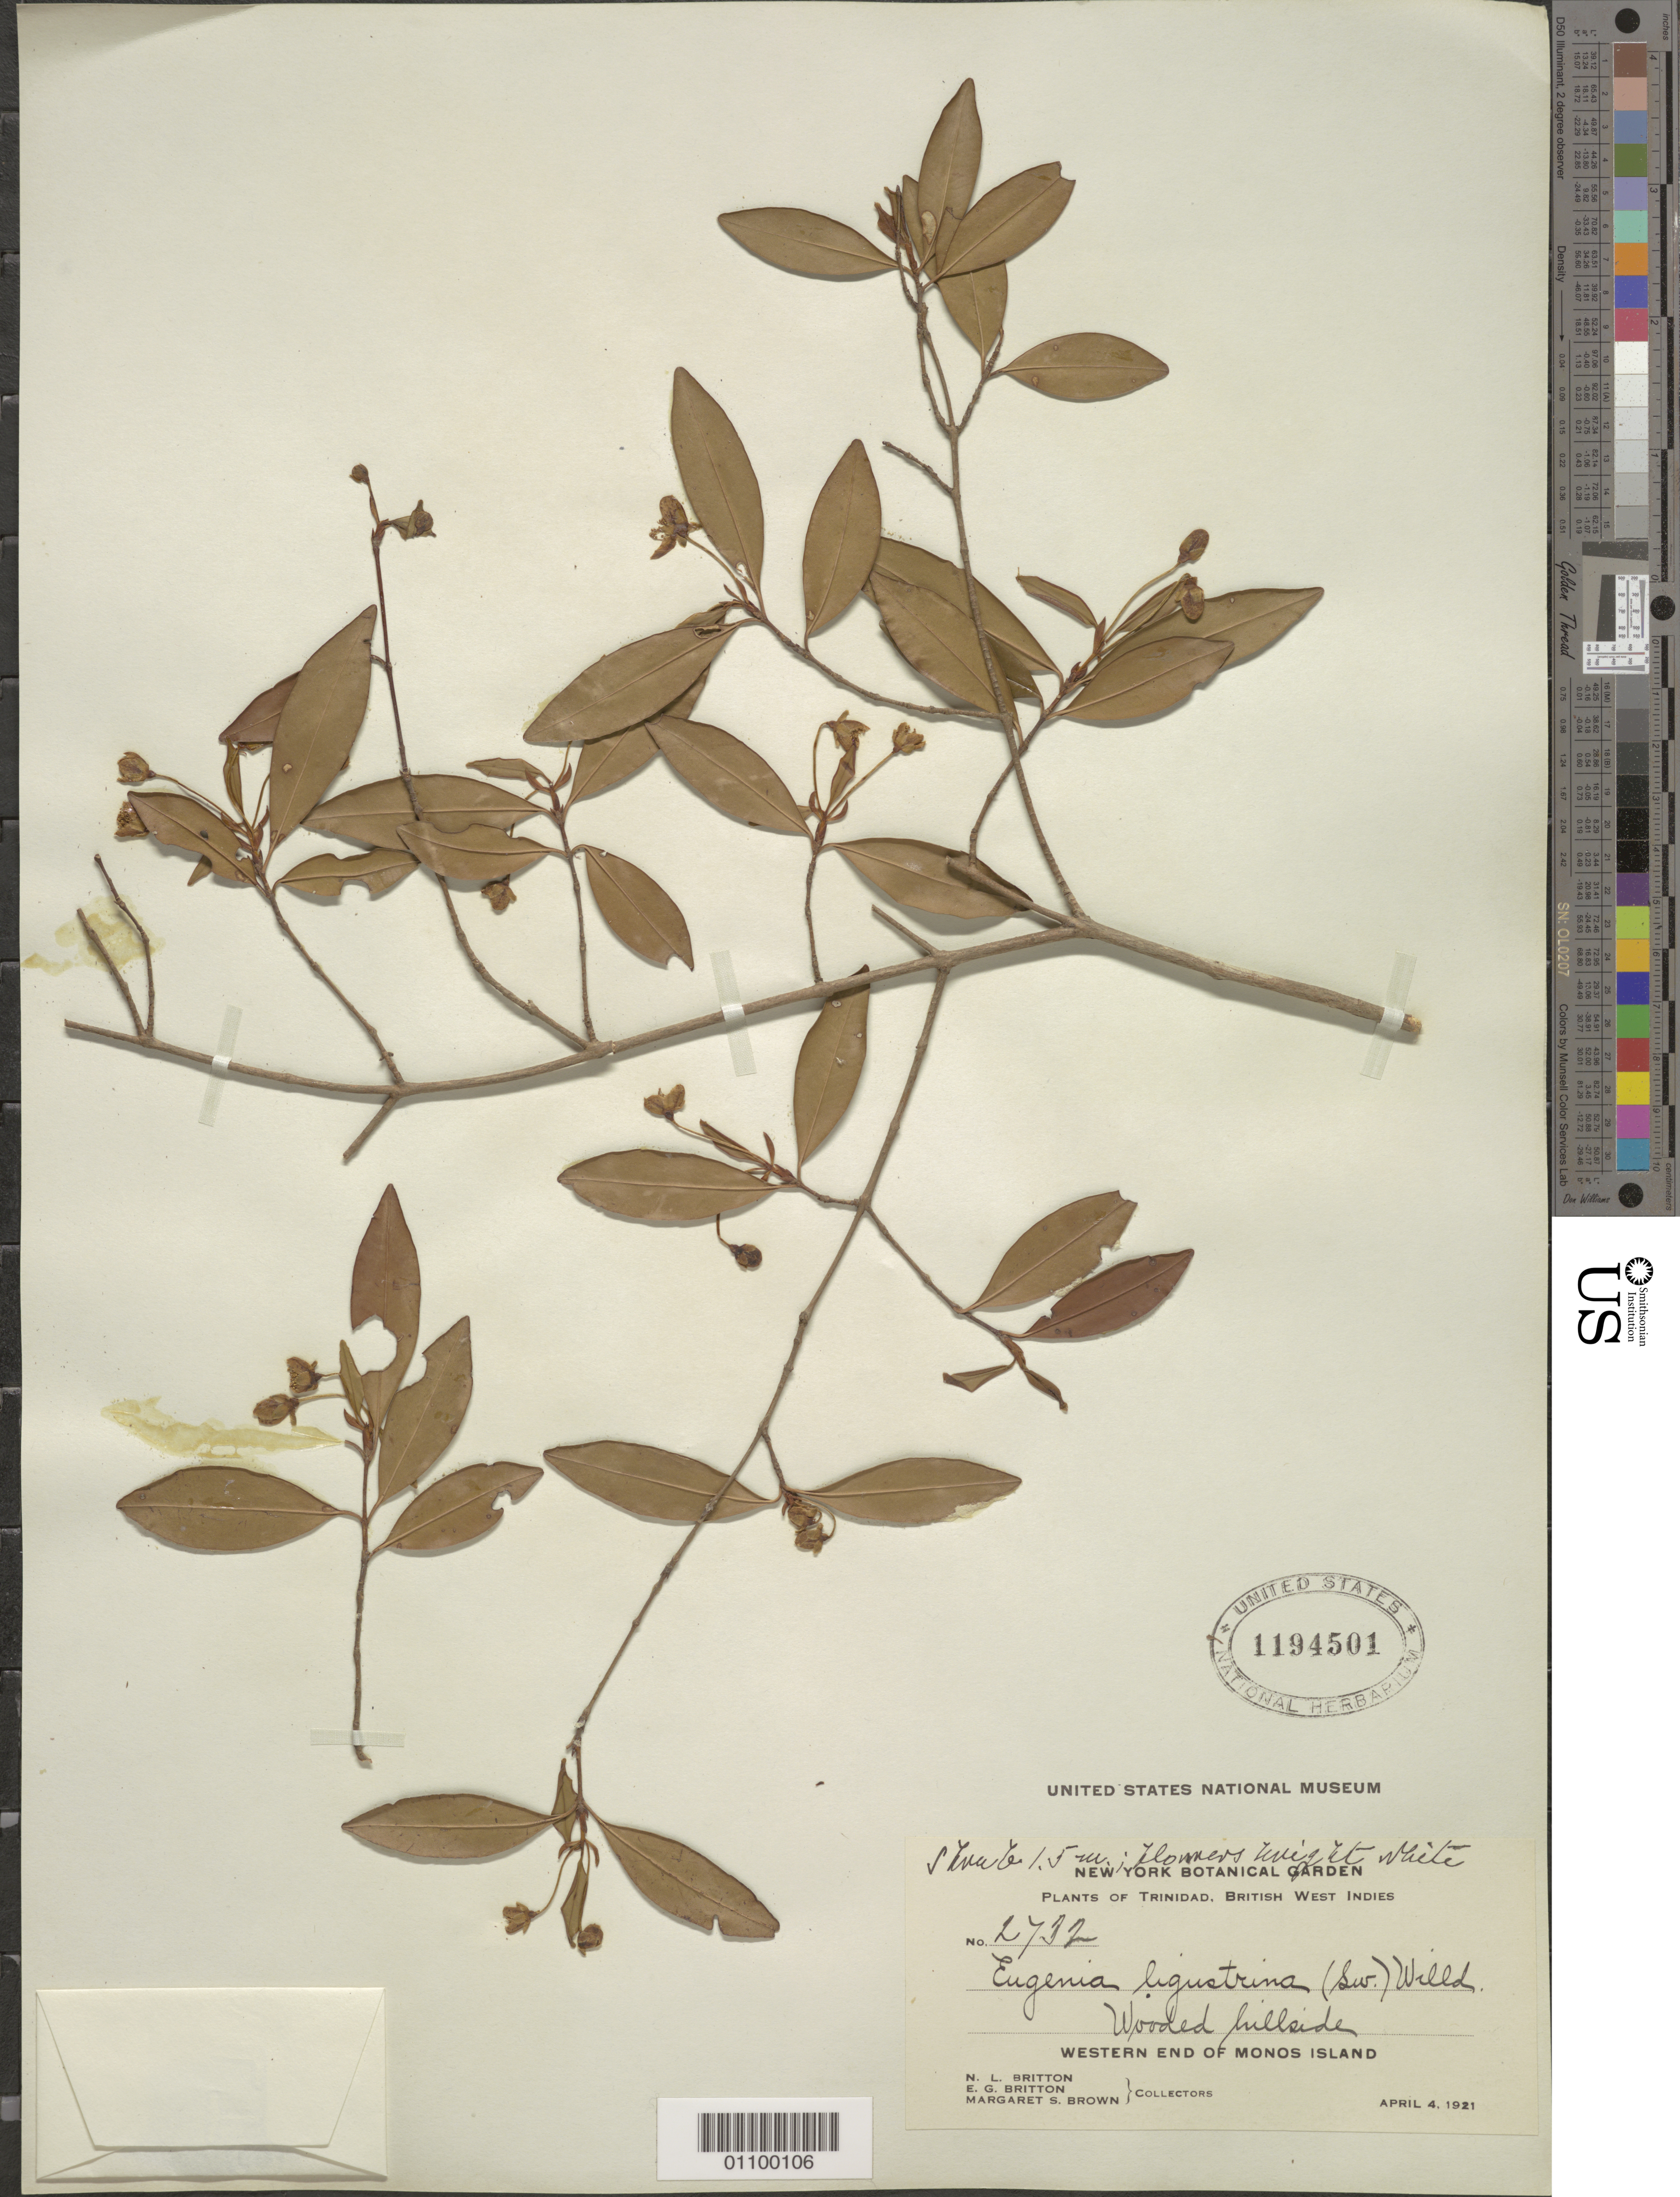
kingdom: Plantae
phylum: Tracheophyta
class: Magnoliopsida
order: Myrtales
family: Myrtaceae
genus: Eugenia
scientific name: Eugenia ligustrina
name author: (Sw.) Willd.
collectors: N. Britton, E. G. Britton & M. S. Brown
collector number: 2732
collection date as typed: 04 Apr 1921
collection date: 1921-04-04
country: Trinidad and Tobago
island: Trinidad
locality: Western End of Monos Island. Wooded hillside.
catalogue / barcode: US 1194501